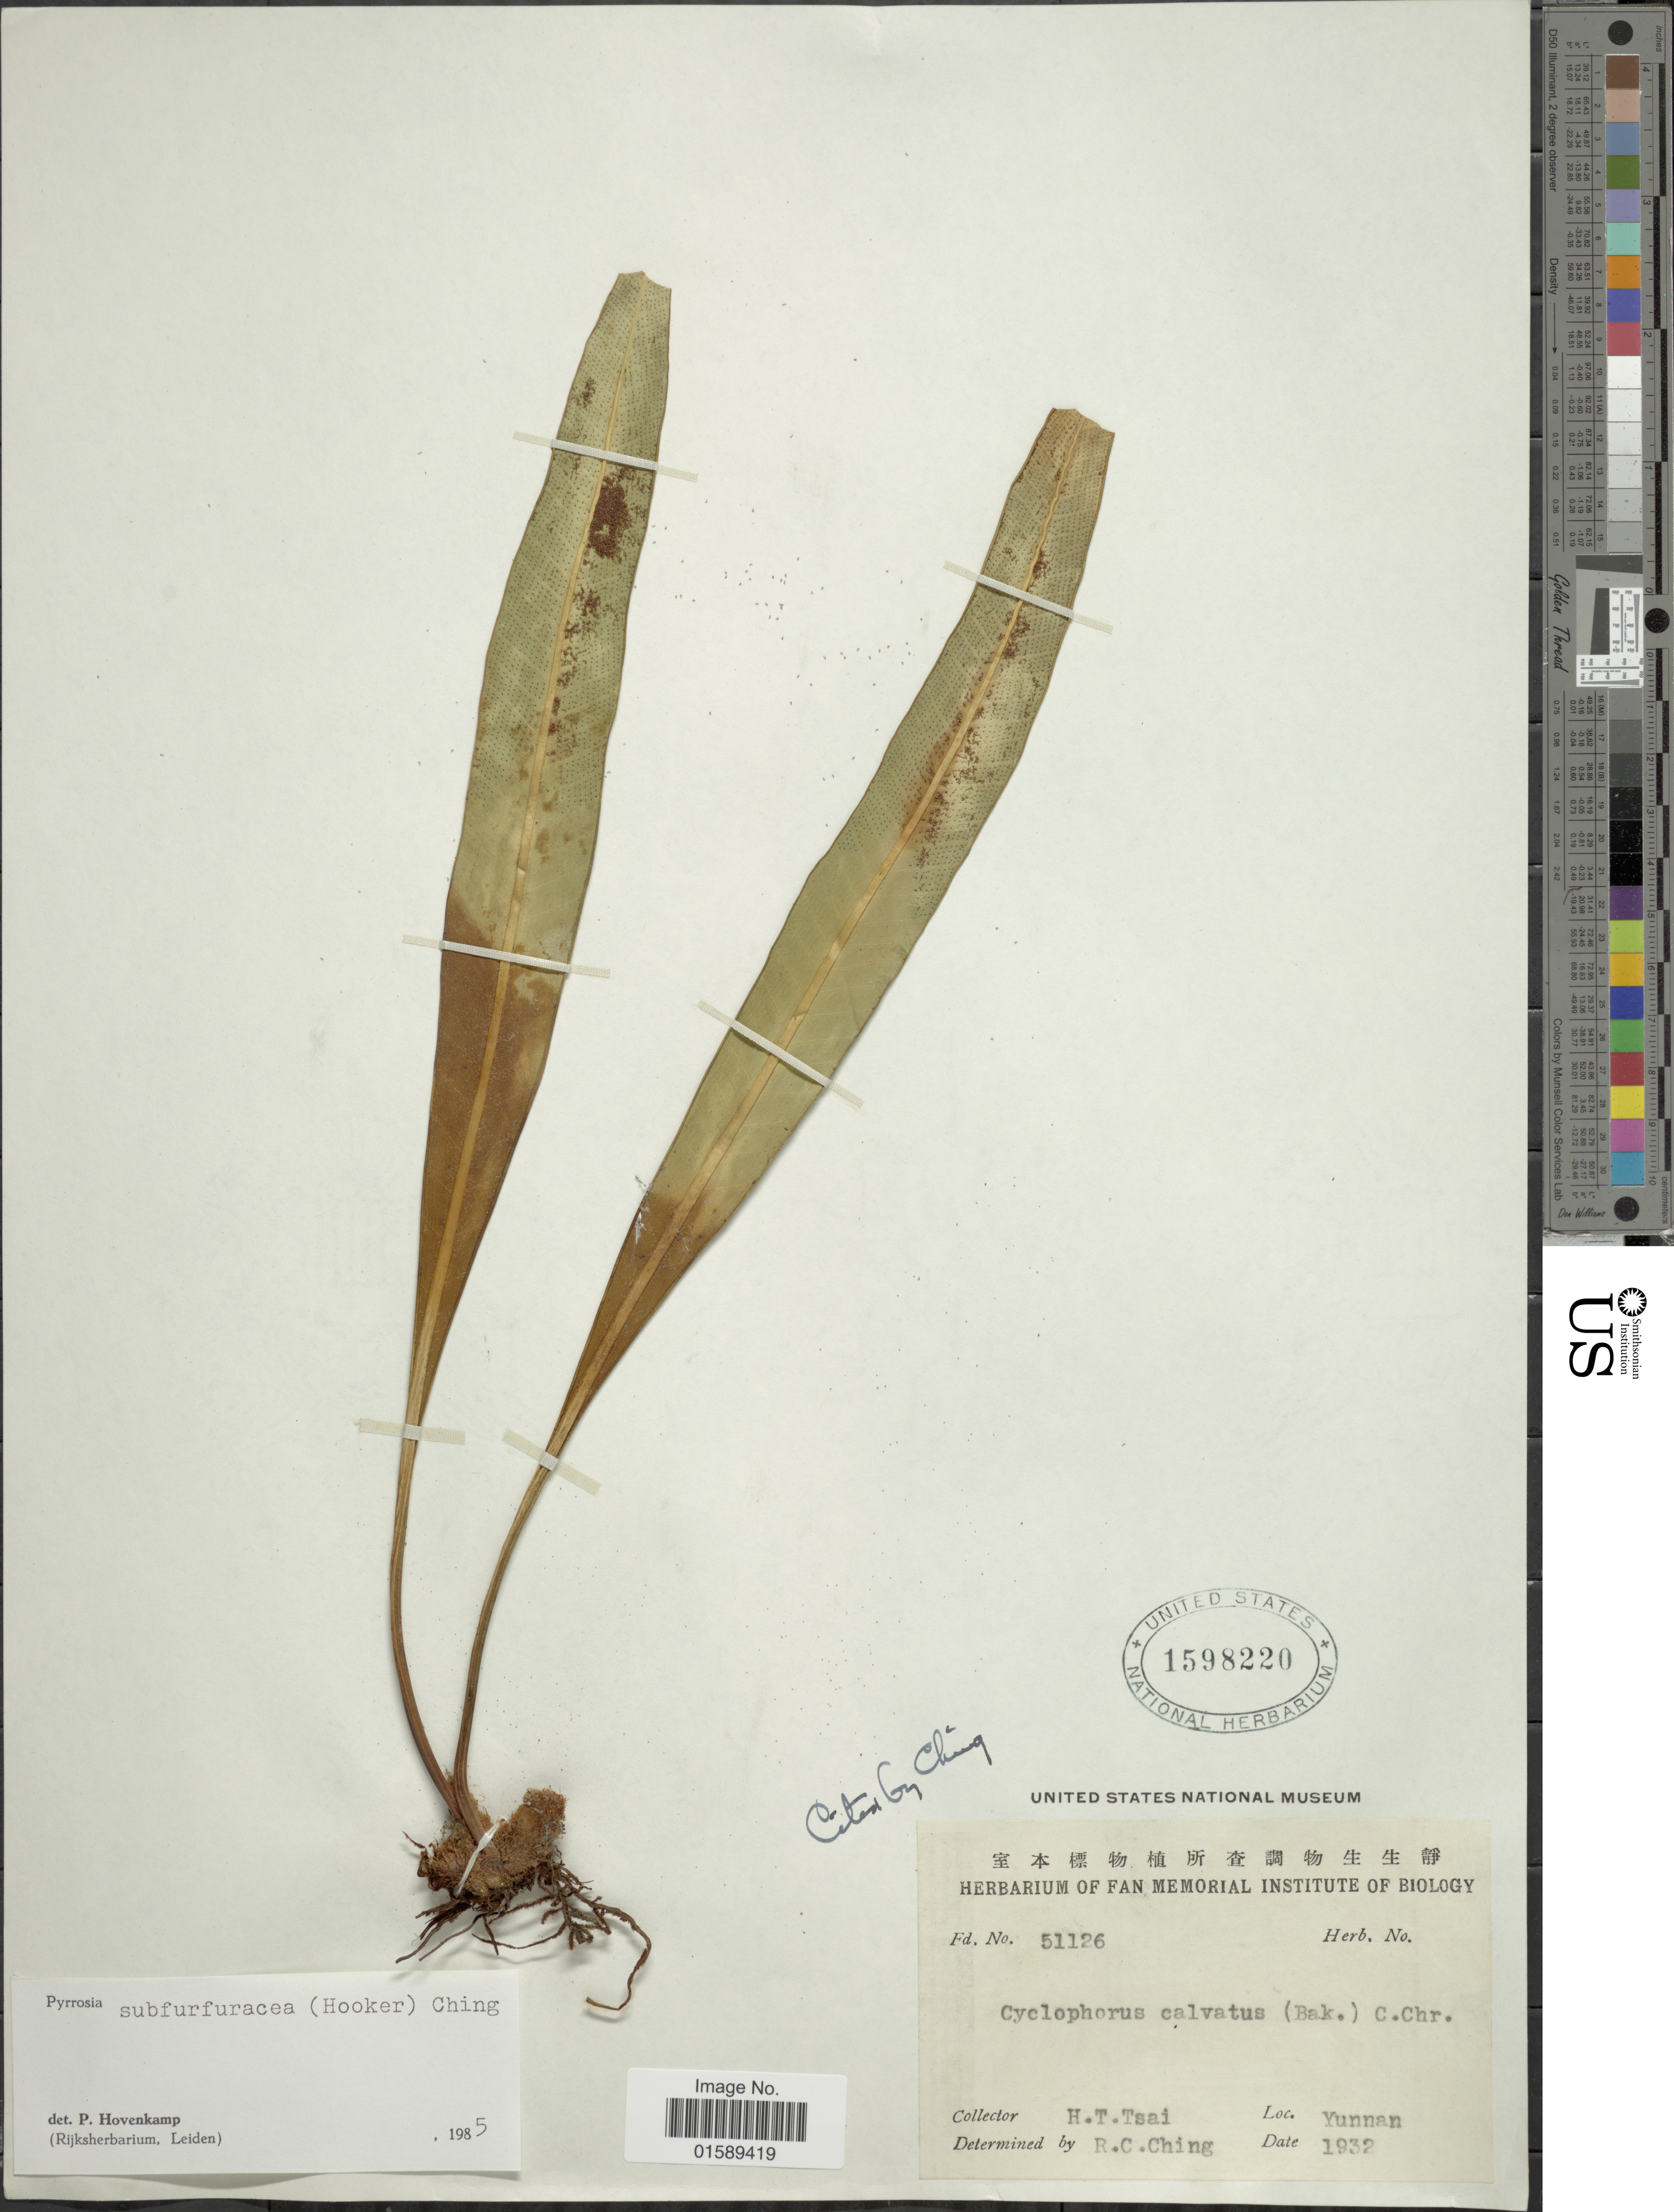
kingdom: Plantae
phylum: Tracheophyta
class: Polypodiopsida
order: Polypodiales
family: Polypodiaceae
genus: Pyrrosia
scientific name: Pyrrosia subfurfuracea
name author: (Hook.) Ching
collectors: H. Tsai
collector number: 51126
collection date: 1932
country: China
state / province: Yunnan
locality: Yunnan.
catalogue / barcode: US 1598220